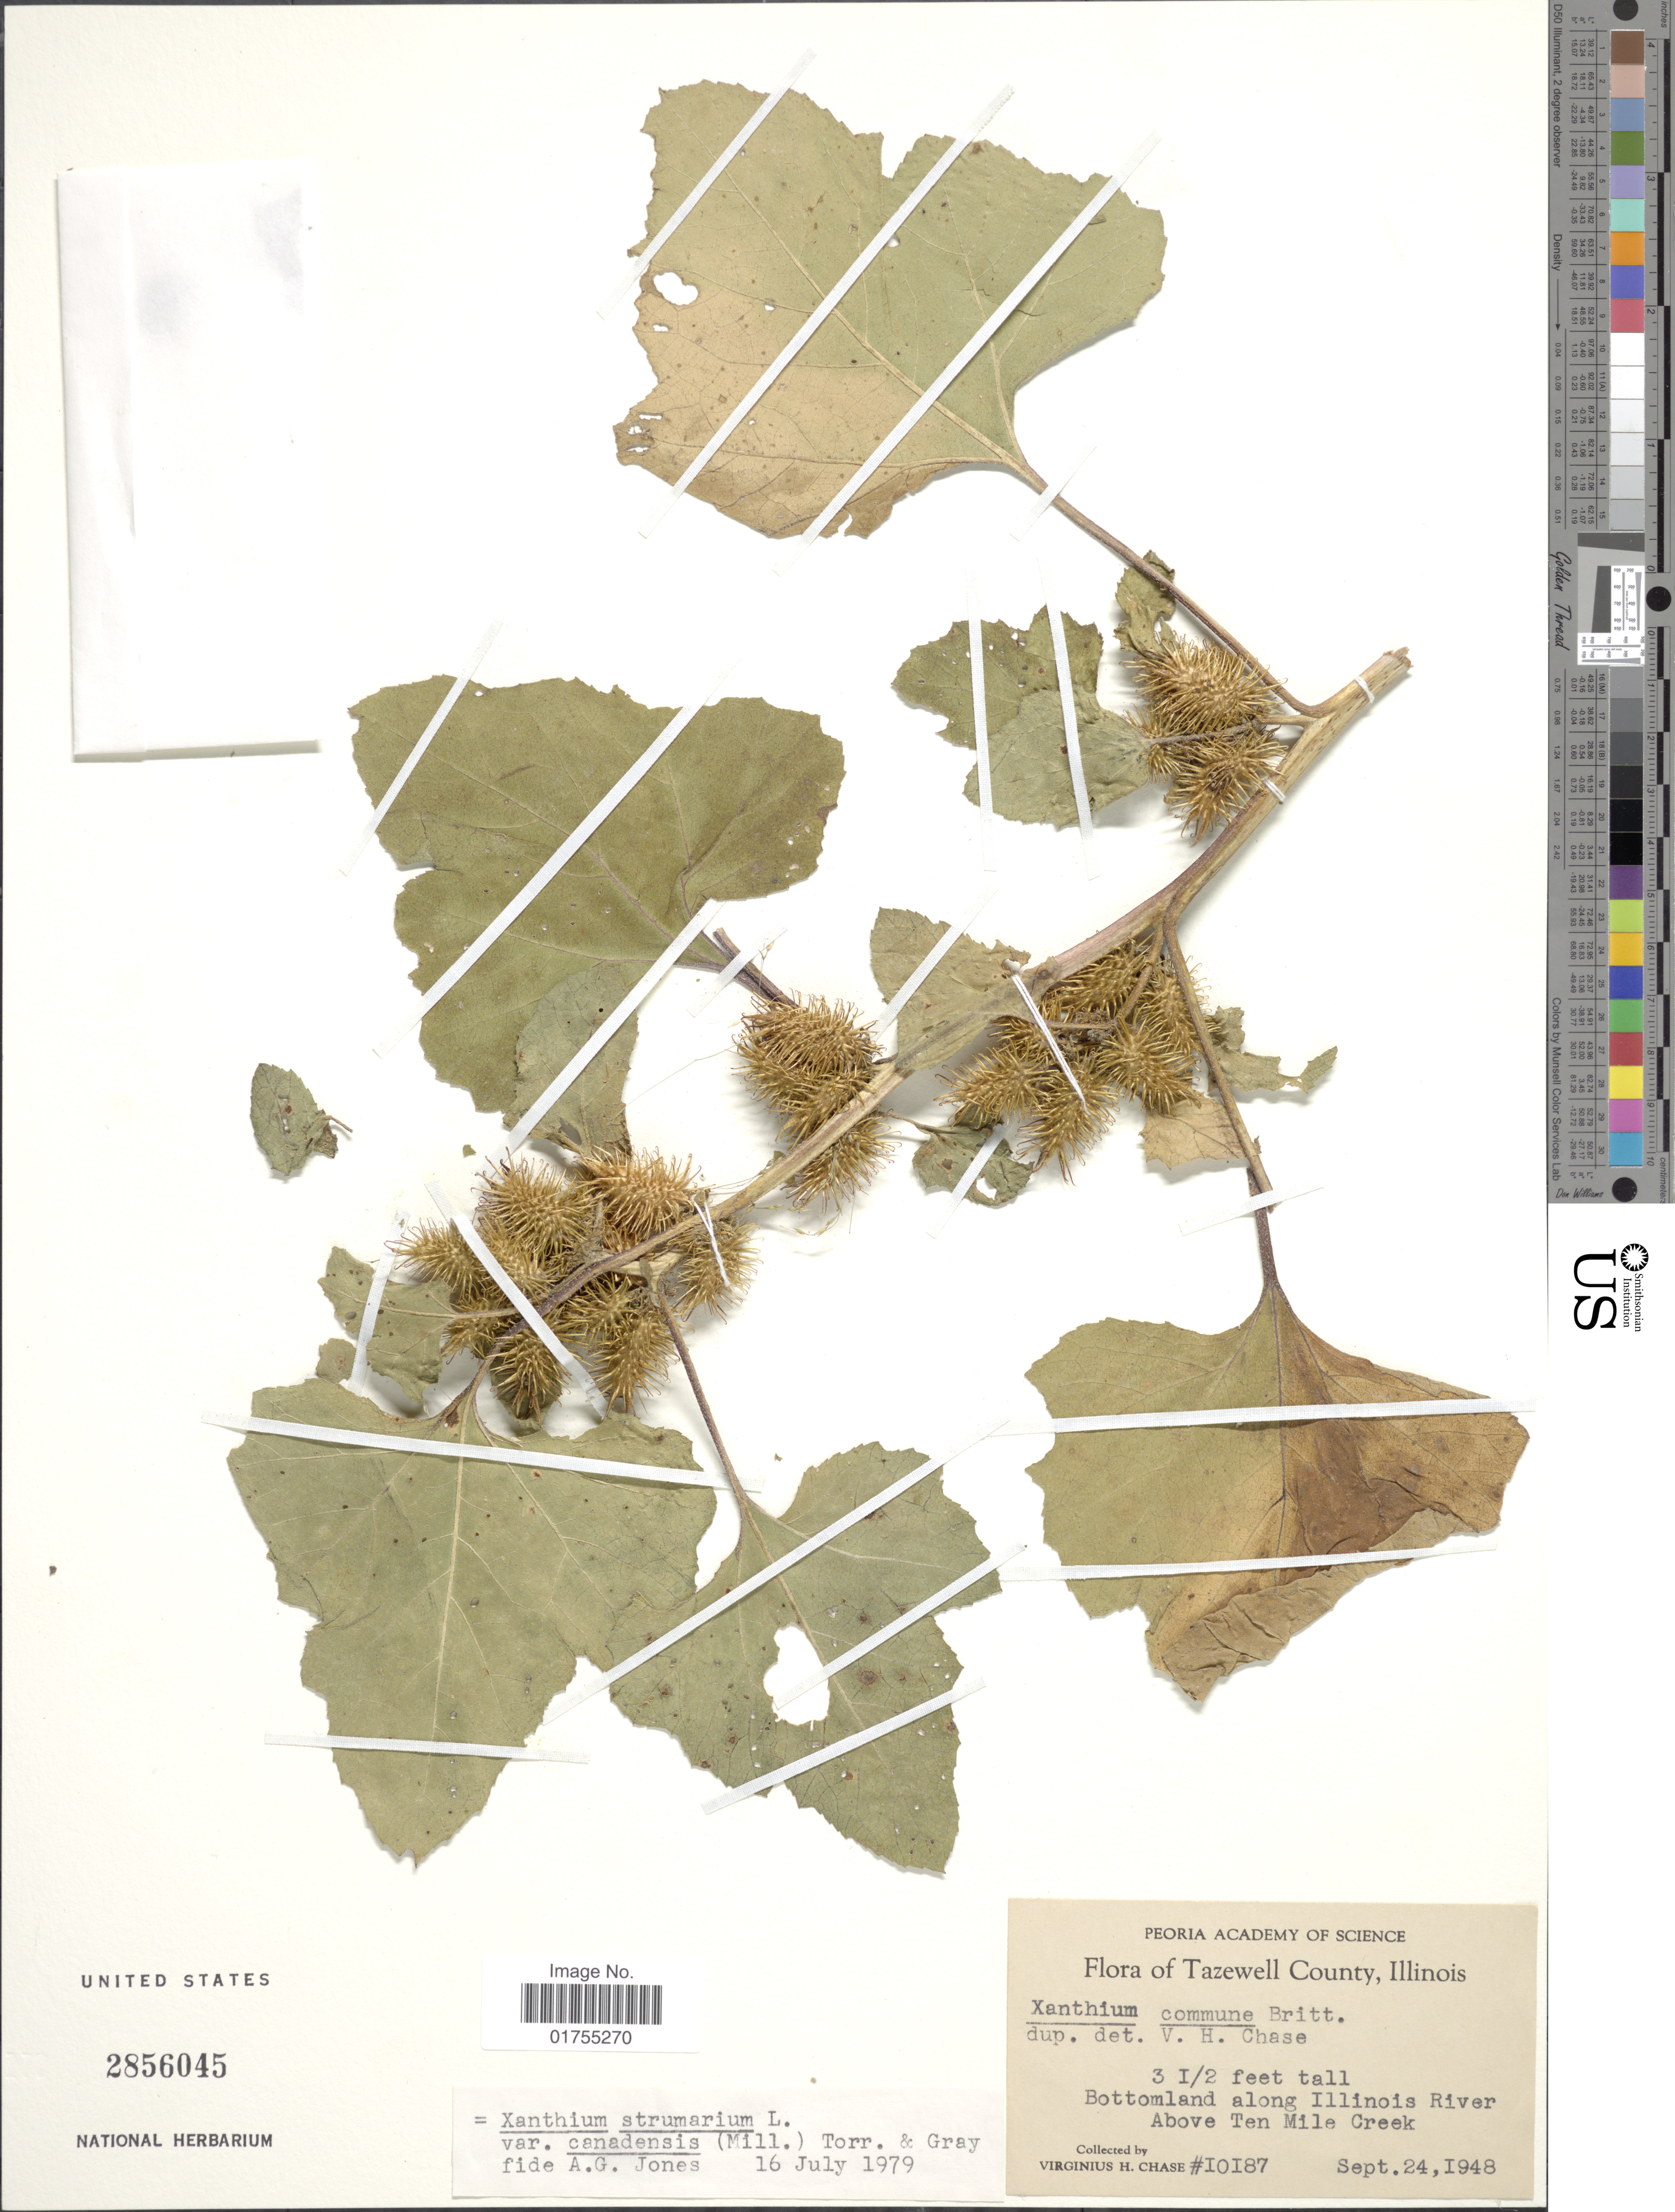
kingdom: Plantae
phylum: Tracheophyta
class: Magnoliopsida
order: Asterales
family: Asteraceae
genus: Xanthium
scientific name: Xanthium strumarium var. canadense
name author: (Mill.) Torr. & A. Gray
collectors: V. H. Chase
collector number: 10187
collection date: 1948-09-24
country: United States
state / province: Illinois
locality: Tazewell County, Bottomland along Illinois River, Above Ten Mile Creek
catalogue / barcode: US 2856045